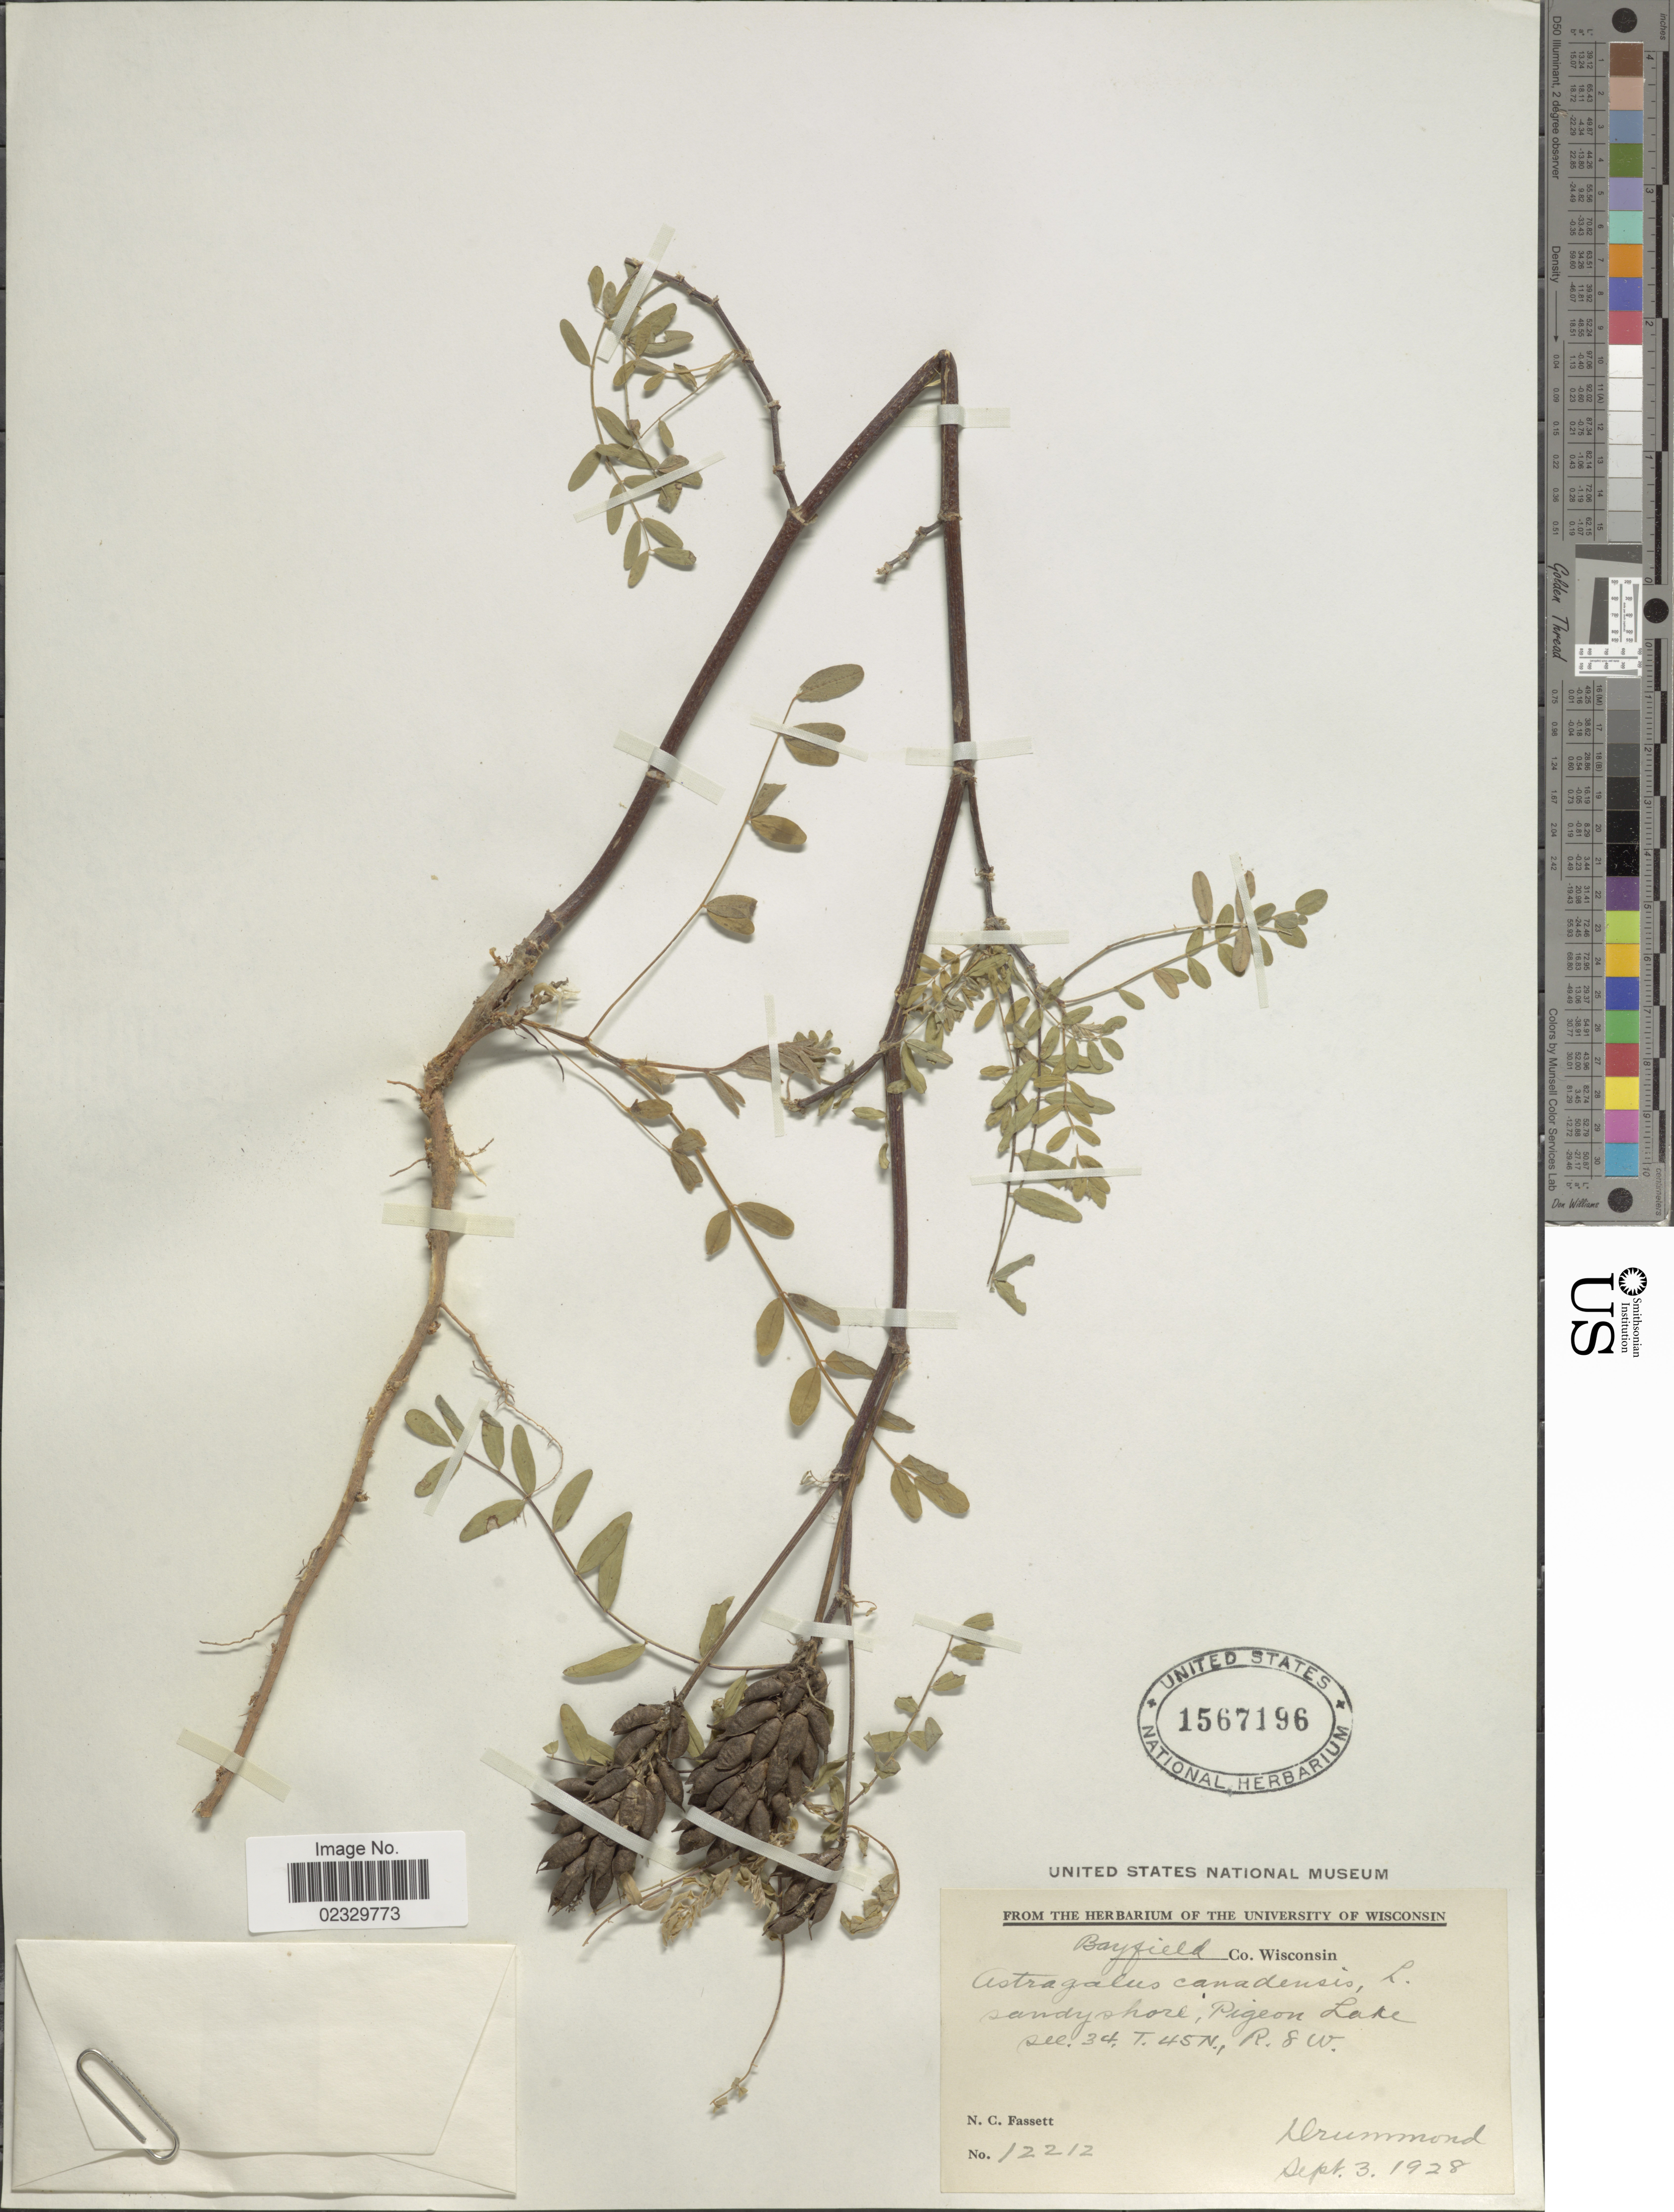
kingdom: Plantae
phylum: Tracheophyta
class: Magnoliopsida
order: Fabales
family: Fabaceae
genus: Astragalus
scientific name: Astragalus canadensis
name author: L.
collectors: N. C. Fassett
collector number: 12212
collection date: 1928-09-03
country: United States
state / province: Wisconsin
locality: Bayfield County, Pigeon Lake, Sec 34, T 45N, R8W, Drummond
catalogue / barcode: US 1567196